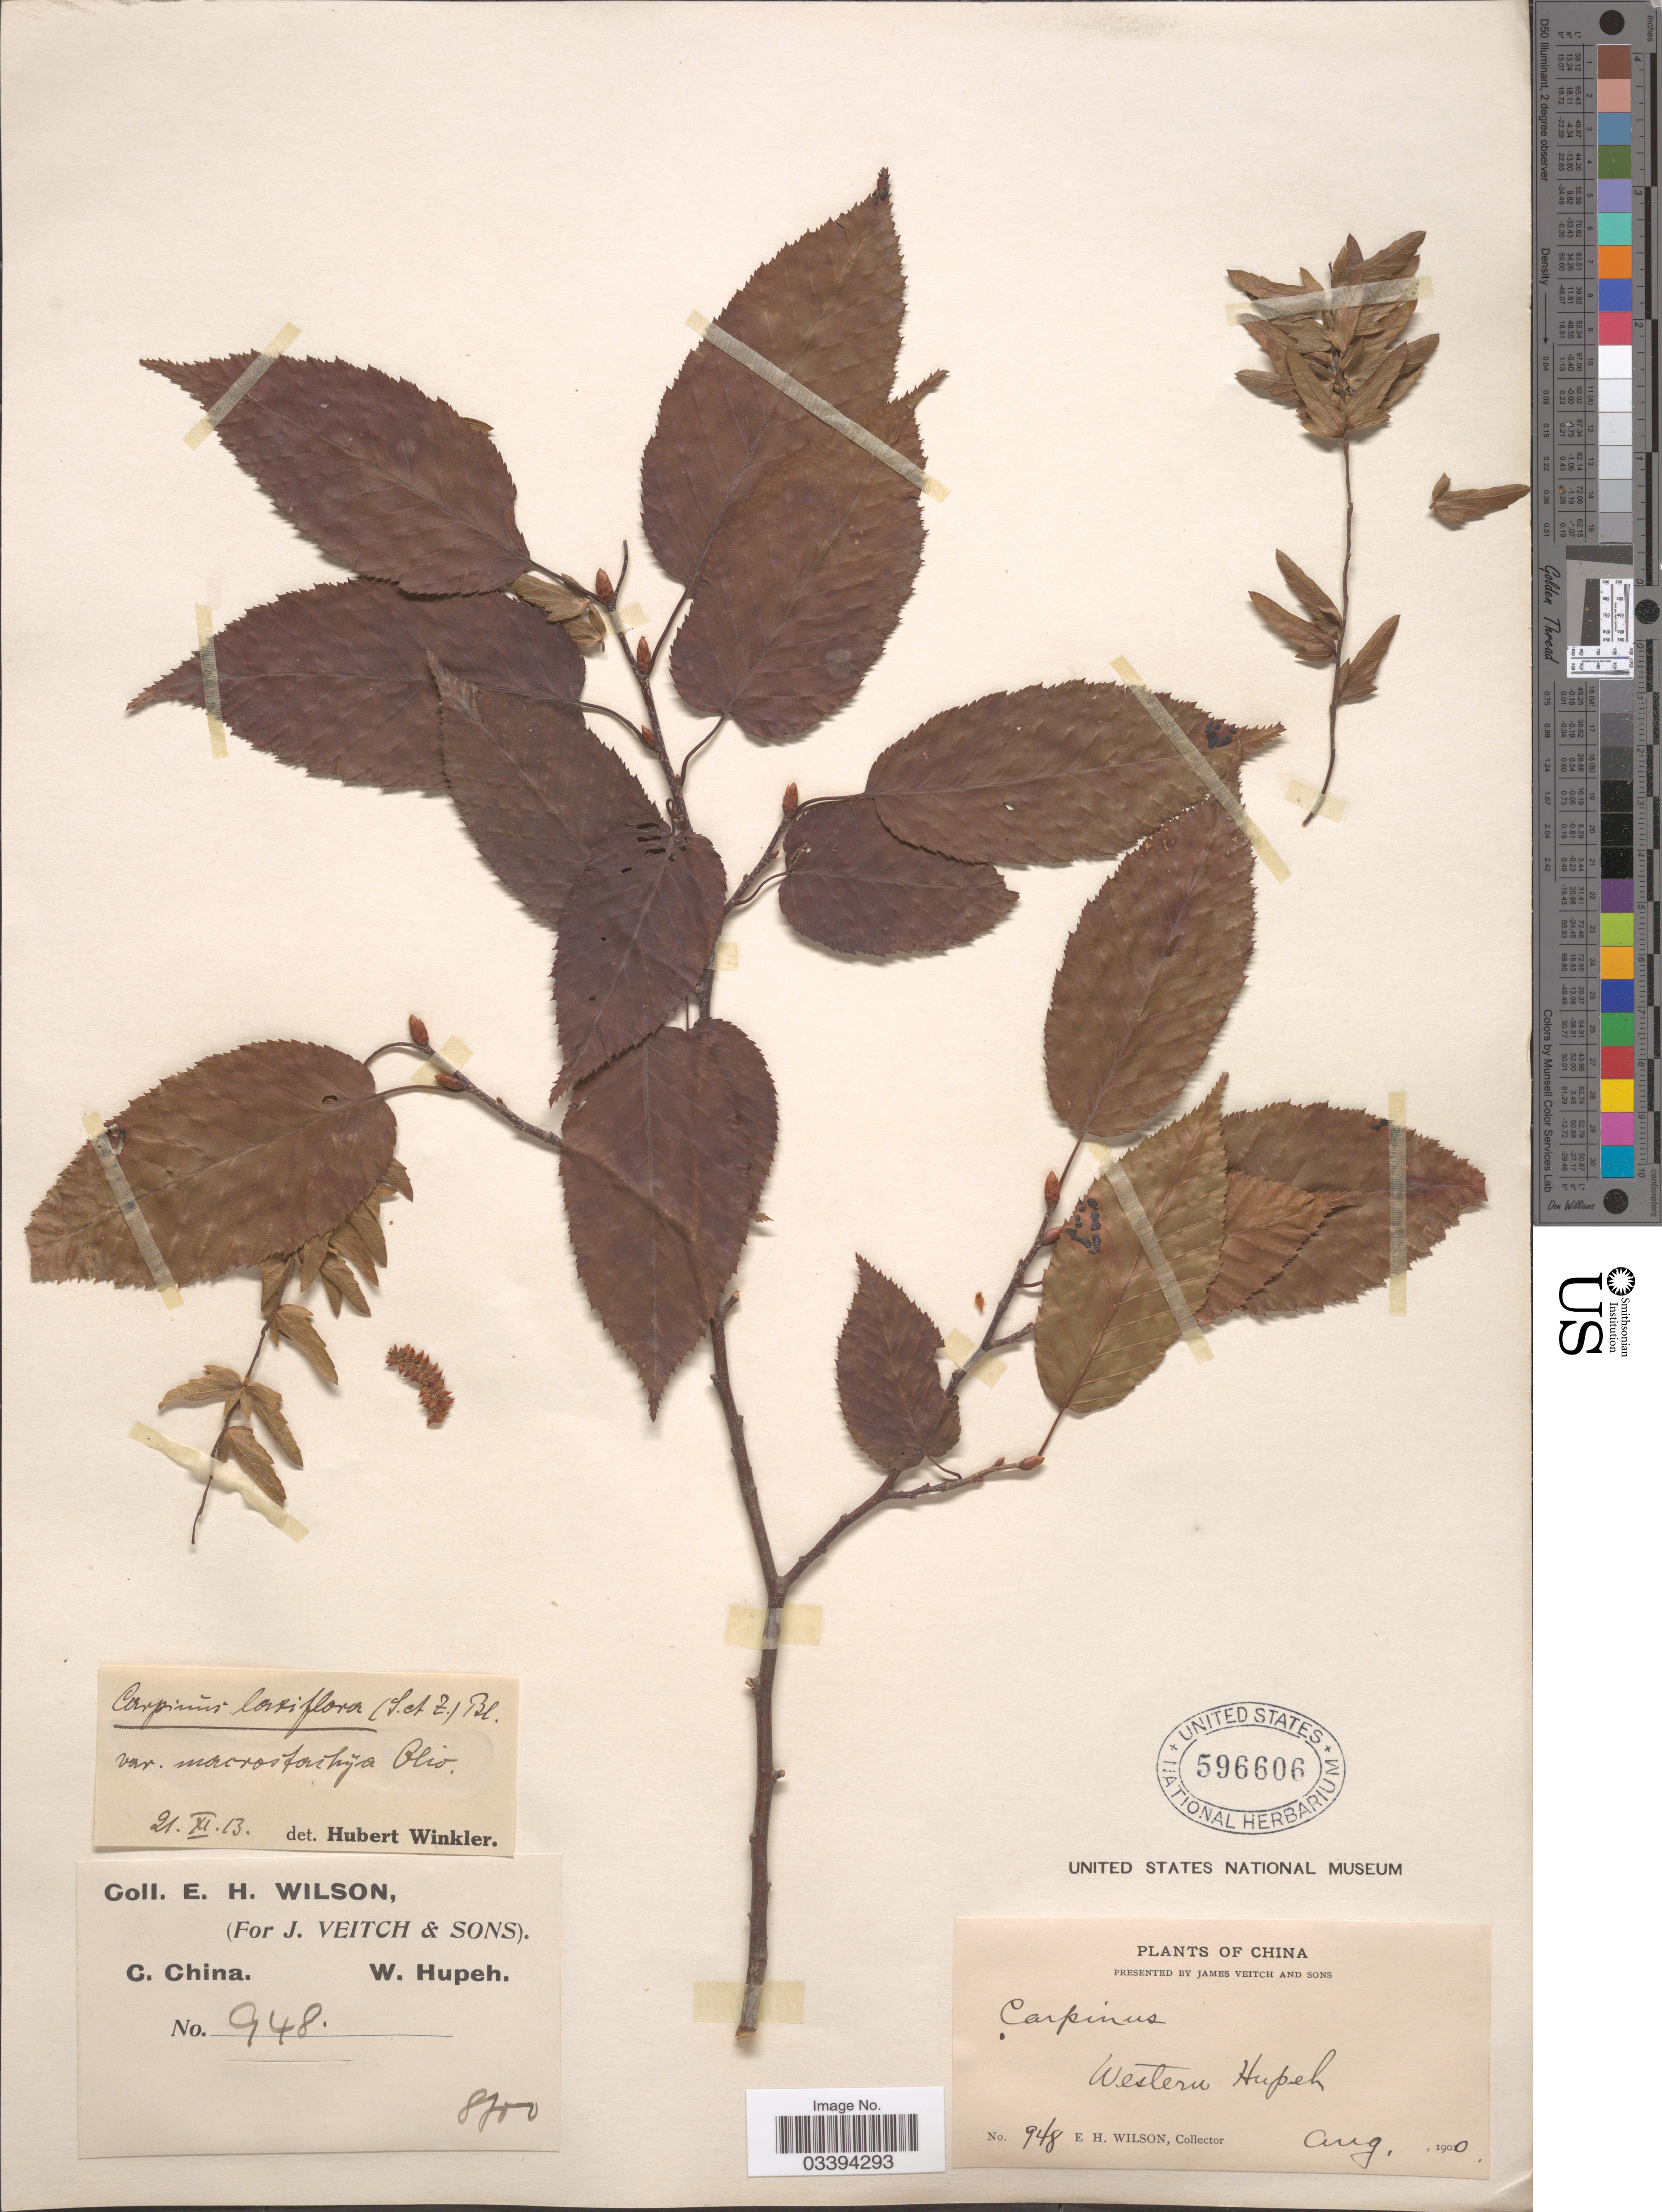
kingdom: Plantae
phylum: Tracheophyta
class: Magnoliopsida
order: Fagales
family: Betulaceae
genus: Carpinus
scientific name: Carpinus laxiflora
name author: (Siebold & Zucc.) Blume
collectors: E. Wilson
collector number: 948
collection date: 1900-08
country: China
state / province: Hubei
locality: C. China. Western Hupeh.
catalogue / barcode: US 596606